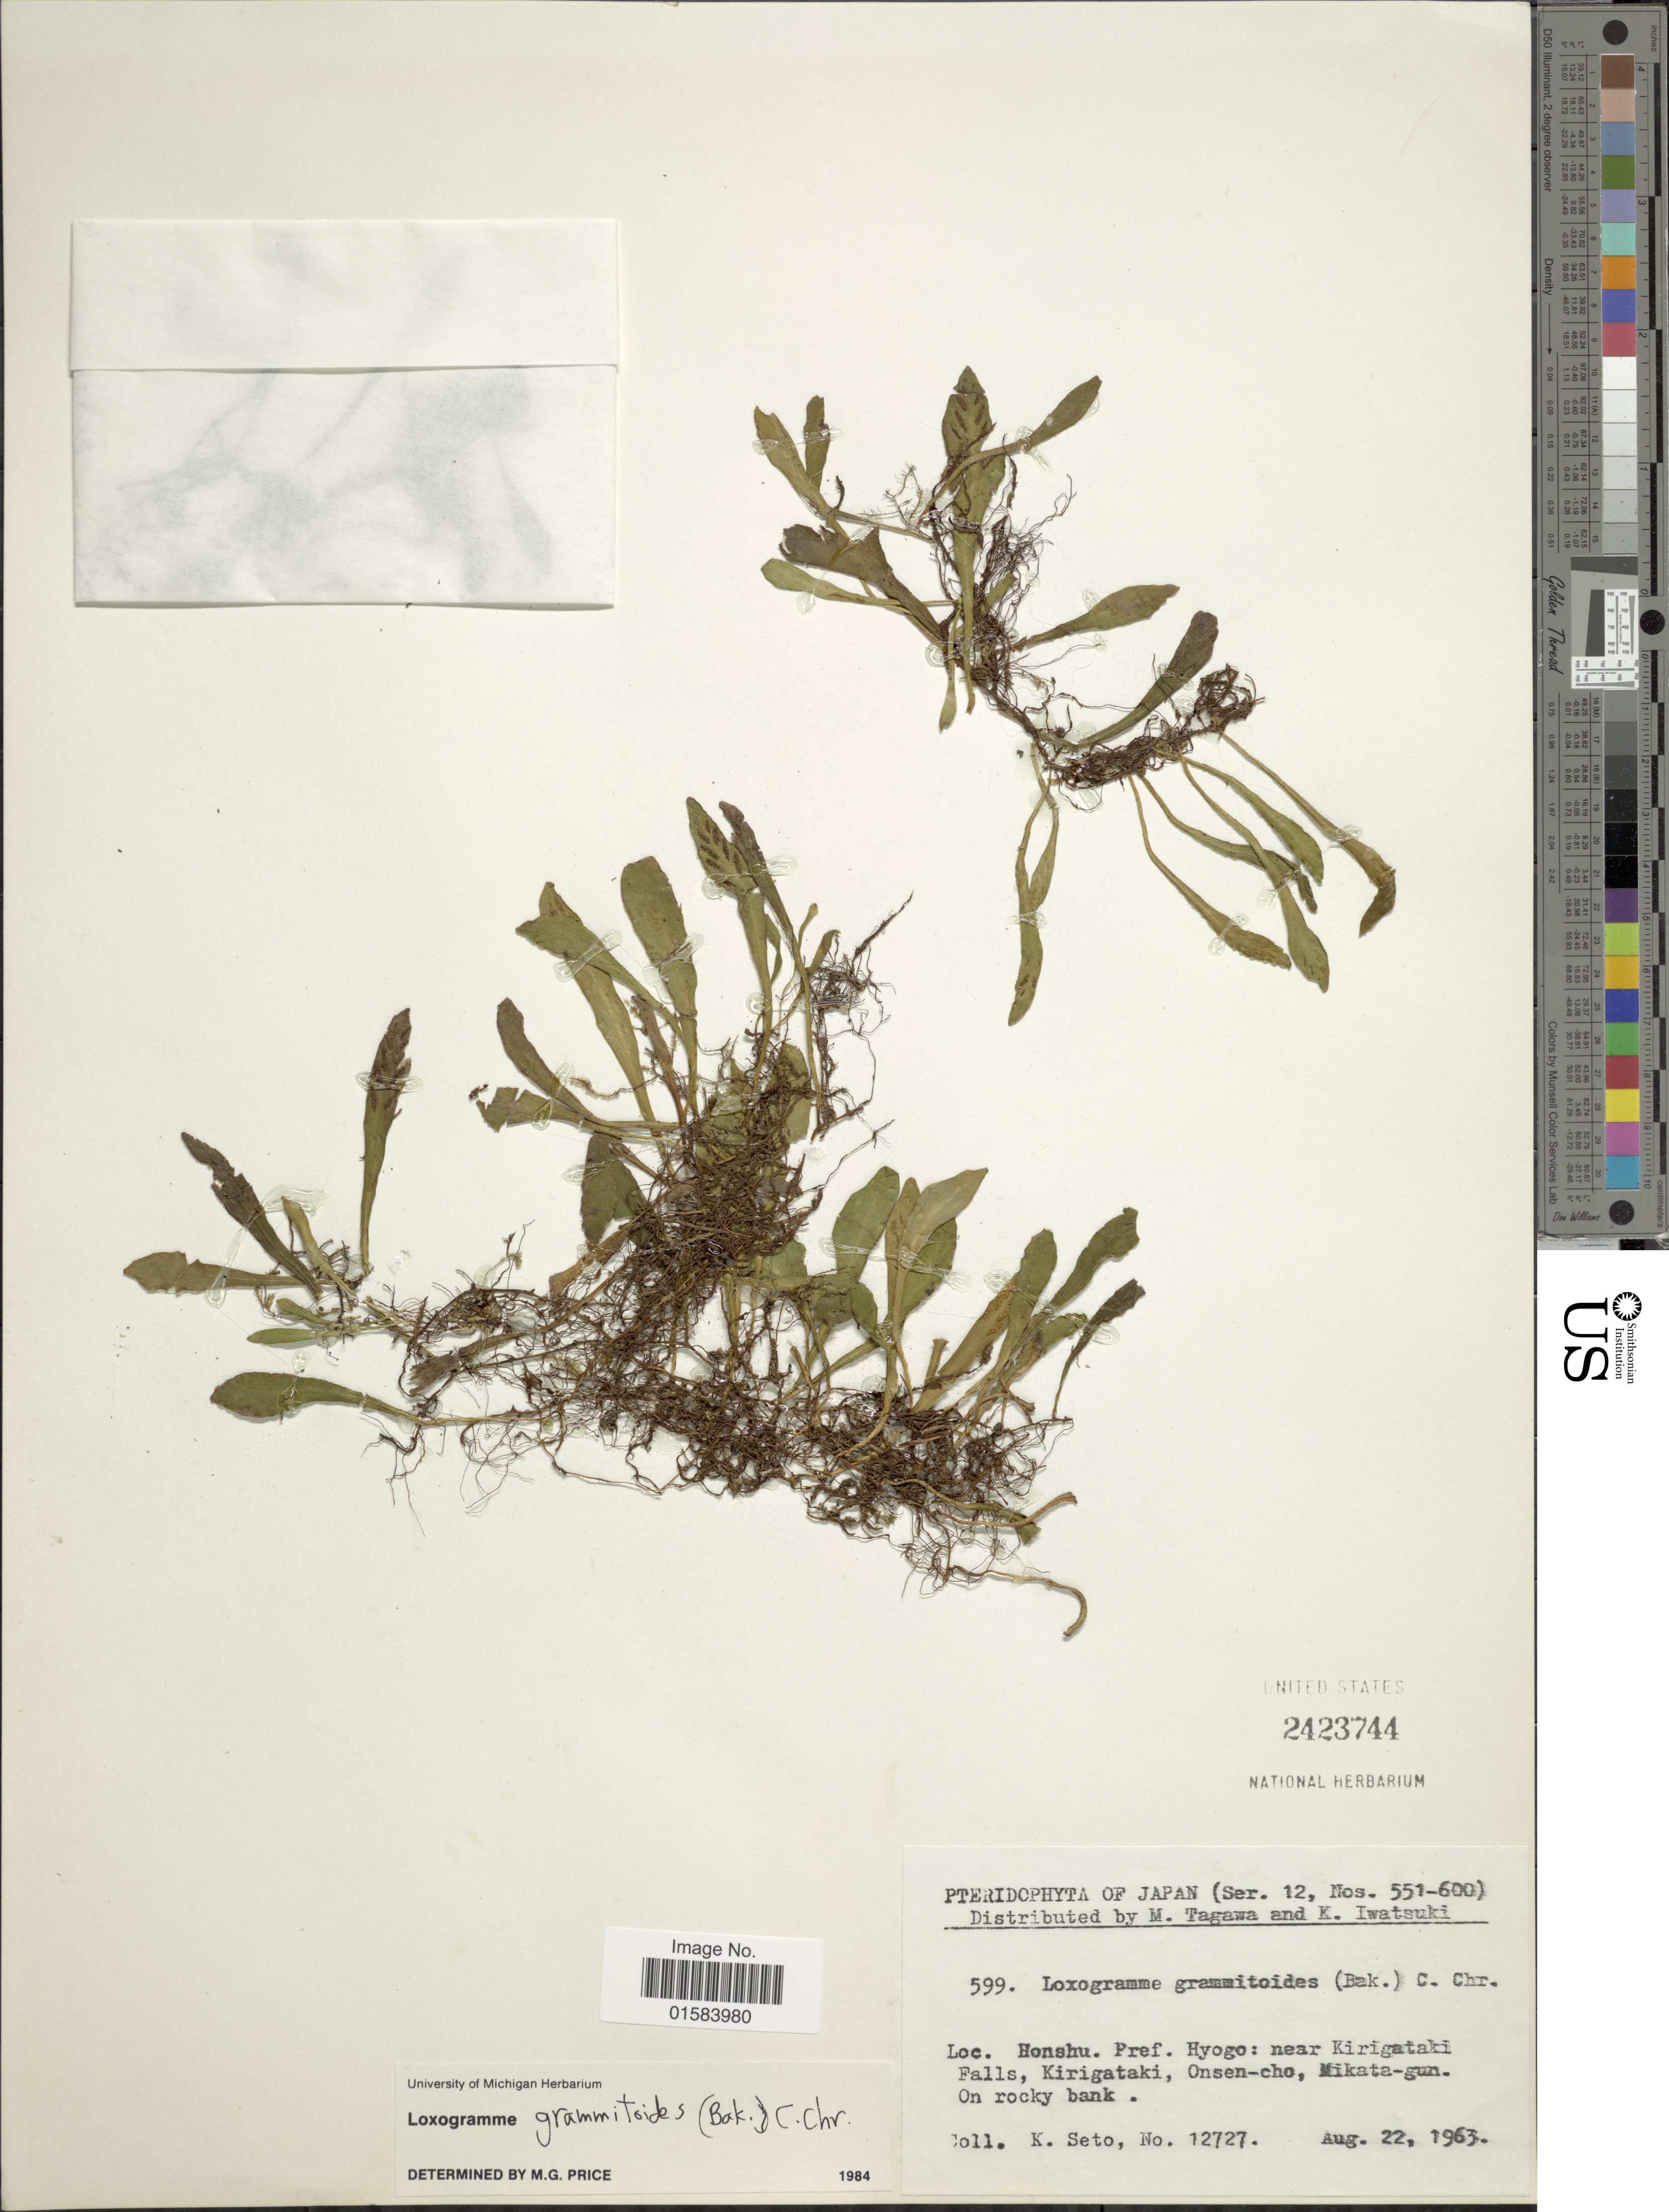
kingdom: Plantae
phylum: Tracheophyta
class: Polypodiopsida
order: Polypodiales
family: Polypodiaceae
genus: Loxogramme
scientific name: Loxogramme grammitoides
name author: (Baker) C. Chr.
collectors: K. Seto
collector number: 12727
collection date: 1963-08-22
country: Japan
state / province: Hyogo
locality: Honshu Pref Hyogo: near Kirigataki Falls, Kirigataki, Onsen-cho, Mikata-gun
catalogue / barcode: US 2423744